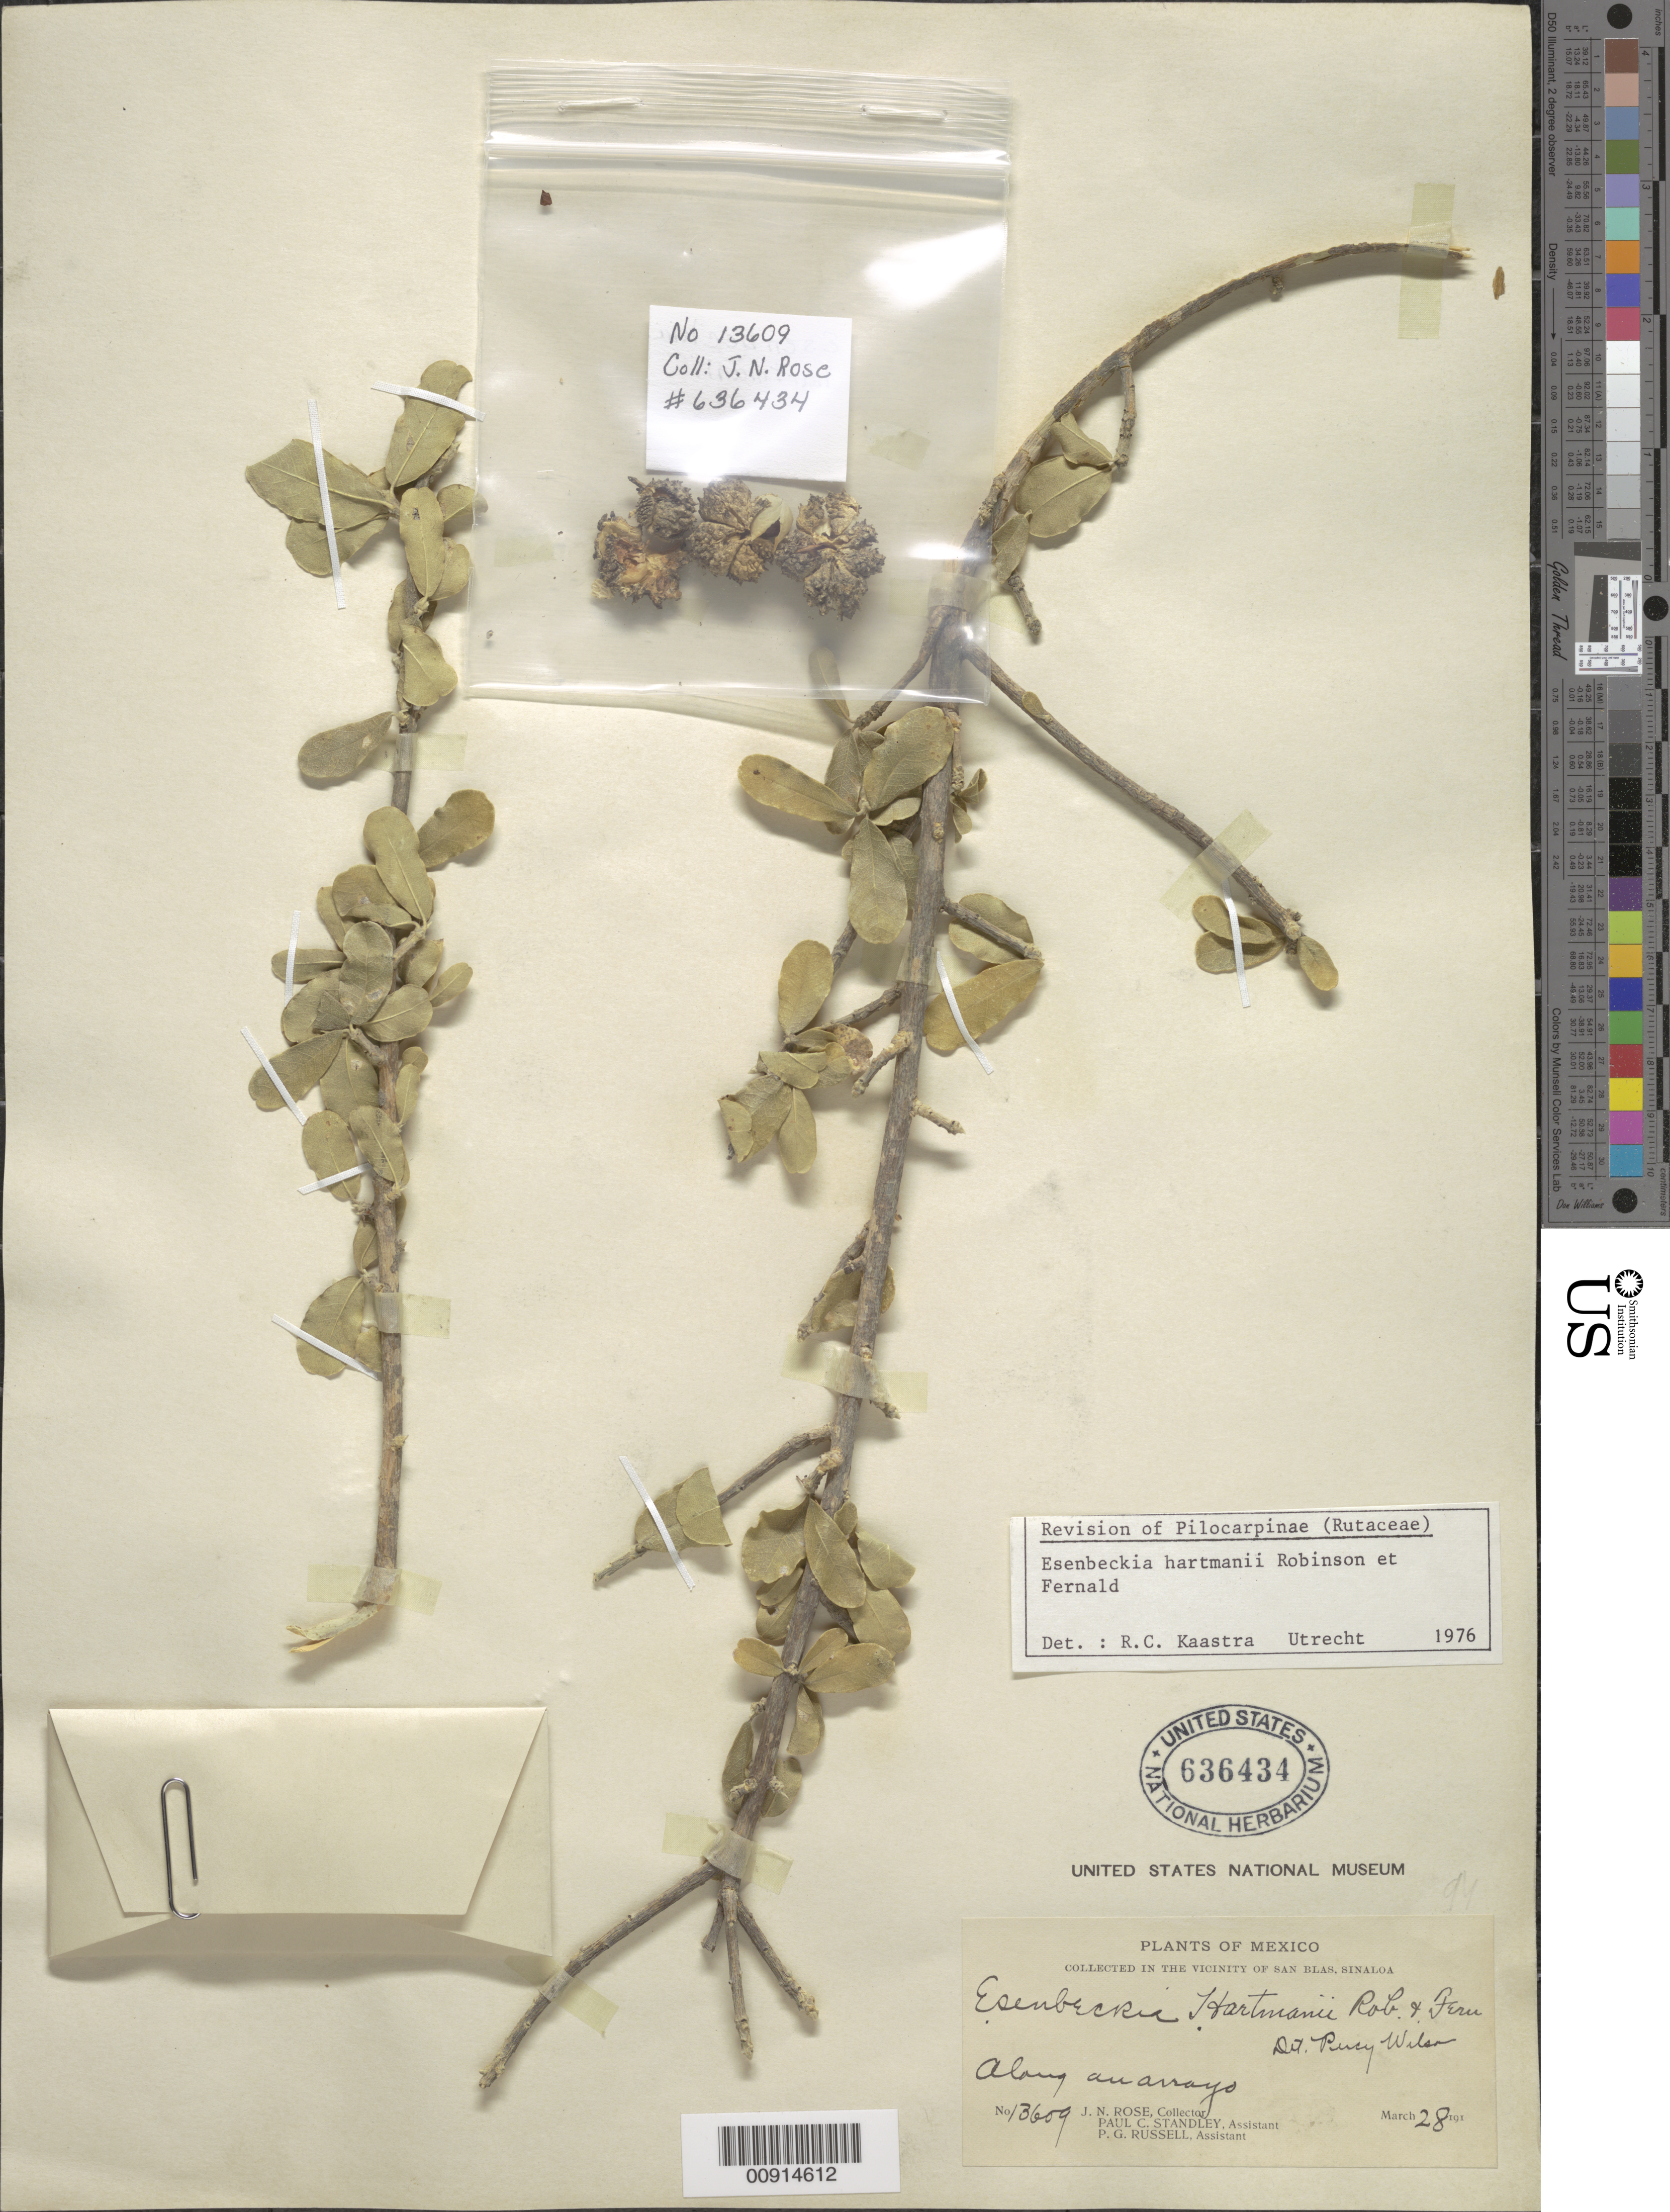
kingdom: Plantae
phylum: Tracheophyta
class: Magnoliopsida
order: Sapindales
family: Rutaceae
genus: Esenbeckia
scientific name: Esenbeckia hartmanii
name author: B.L. Rob. & Fernald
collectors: J. N. Rose, P. C. Standley & P. G. Russell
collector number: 13609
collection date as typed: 28 Mar 191-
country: Mexico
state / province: Sinaloa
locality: In the vicinity of San Blas, Sinaloa.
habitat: Along arroyo.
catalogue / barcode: US 636434